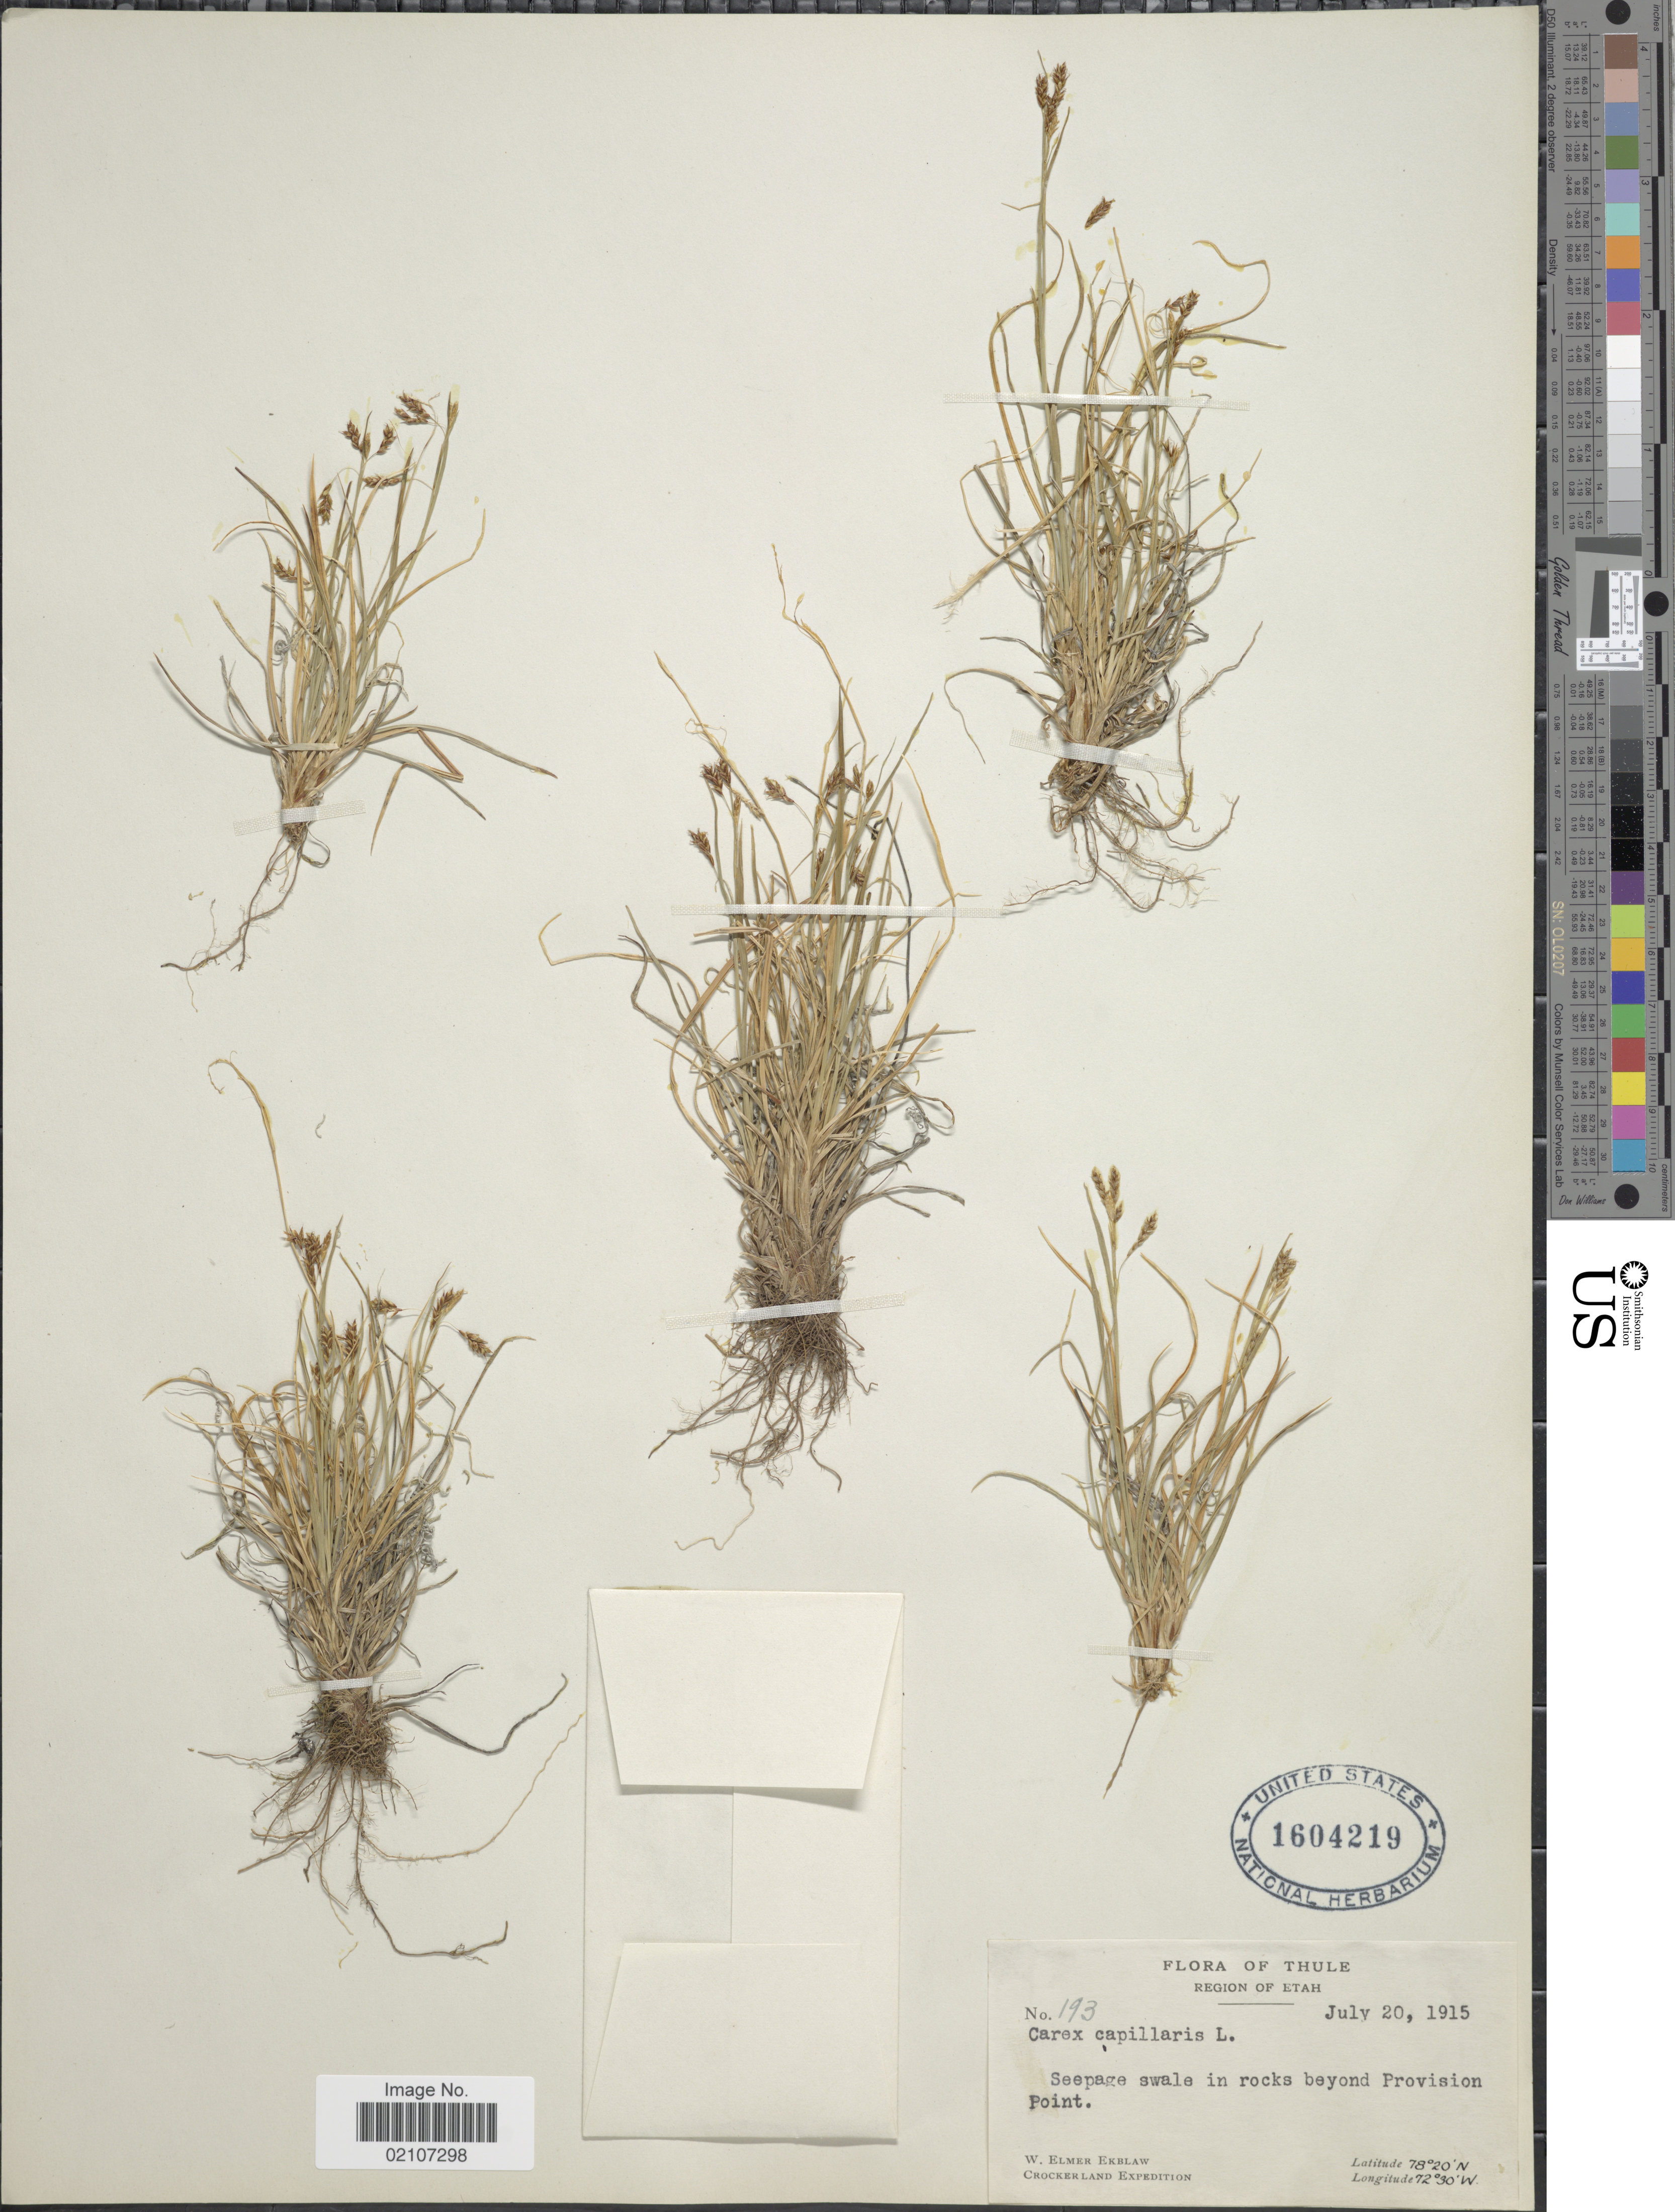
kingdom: Plantae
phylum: Tracheophyta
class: Liliopsida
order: Poales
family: Cyperaceae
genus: Carex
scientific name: Carex capillaris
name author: L.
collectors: W. Ekblaw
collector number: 193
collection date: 1915-07-20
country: Greenland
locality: Thule. Region of Etah. beyond Provision Point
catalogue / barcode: US 1604219